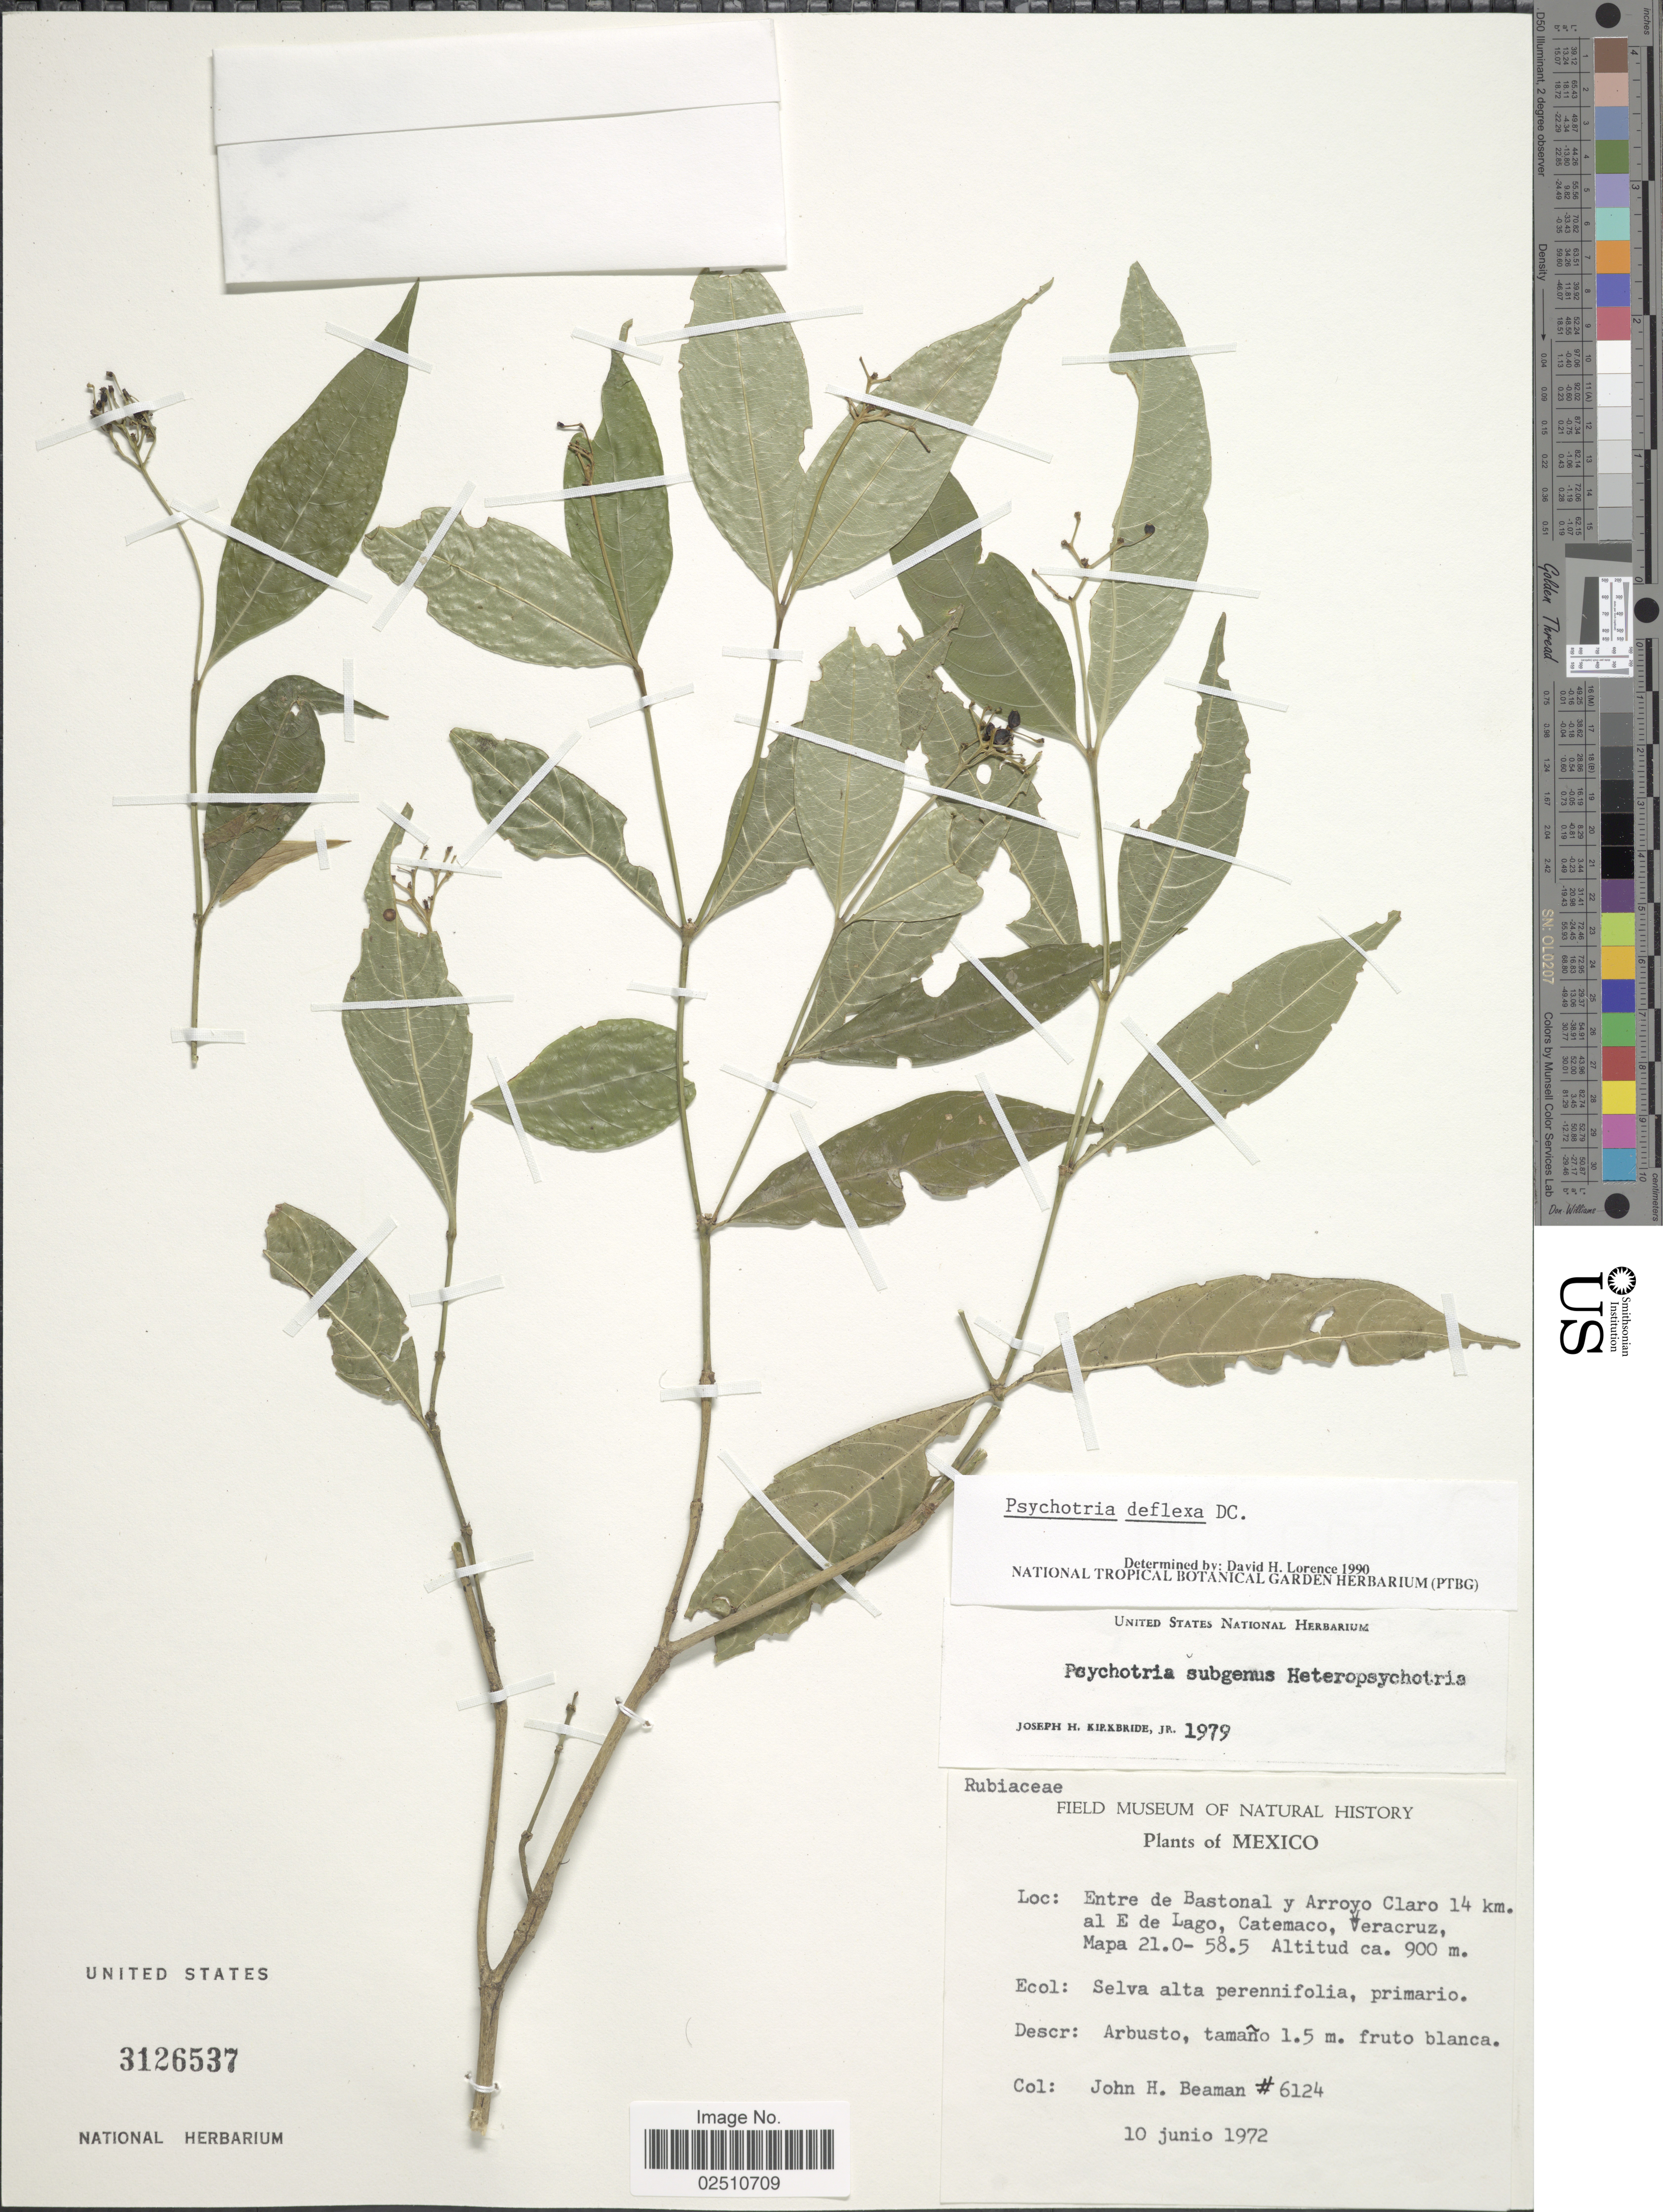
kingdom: Plantae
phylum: Tracheophyta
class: Magnoliopsida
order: Gentianales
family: Rubiaceae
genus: Psychotria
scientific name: Psychotria deflexa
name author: DC.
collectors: J. H. Beaman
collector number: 6124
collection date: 1972-06-10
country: Mexico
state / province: Veracruz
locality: Entre de Bastonal y Arroyo Claro 14 km al E de Lago, Catemaco, Veracruz, Mapa 21.0-58.5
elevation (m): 900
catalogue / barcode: US 3126537